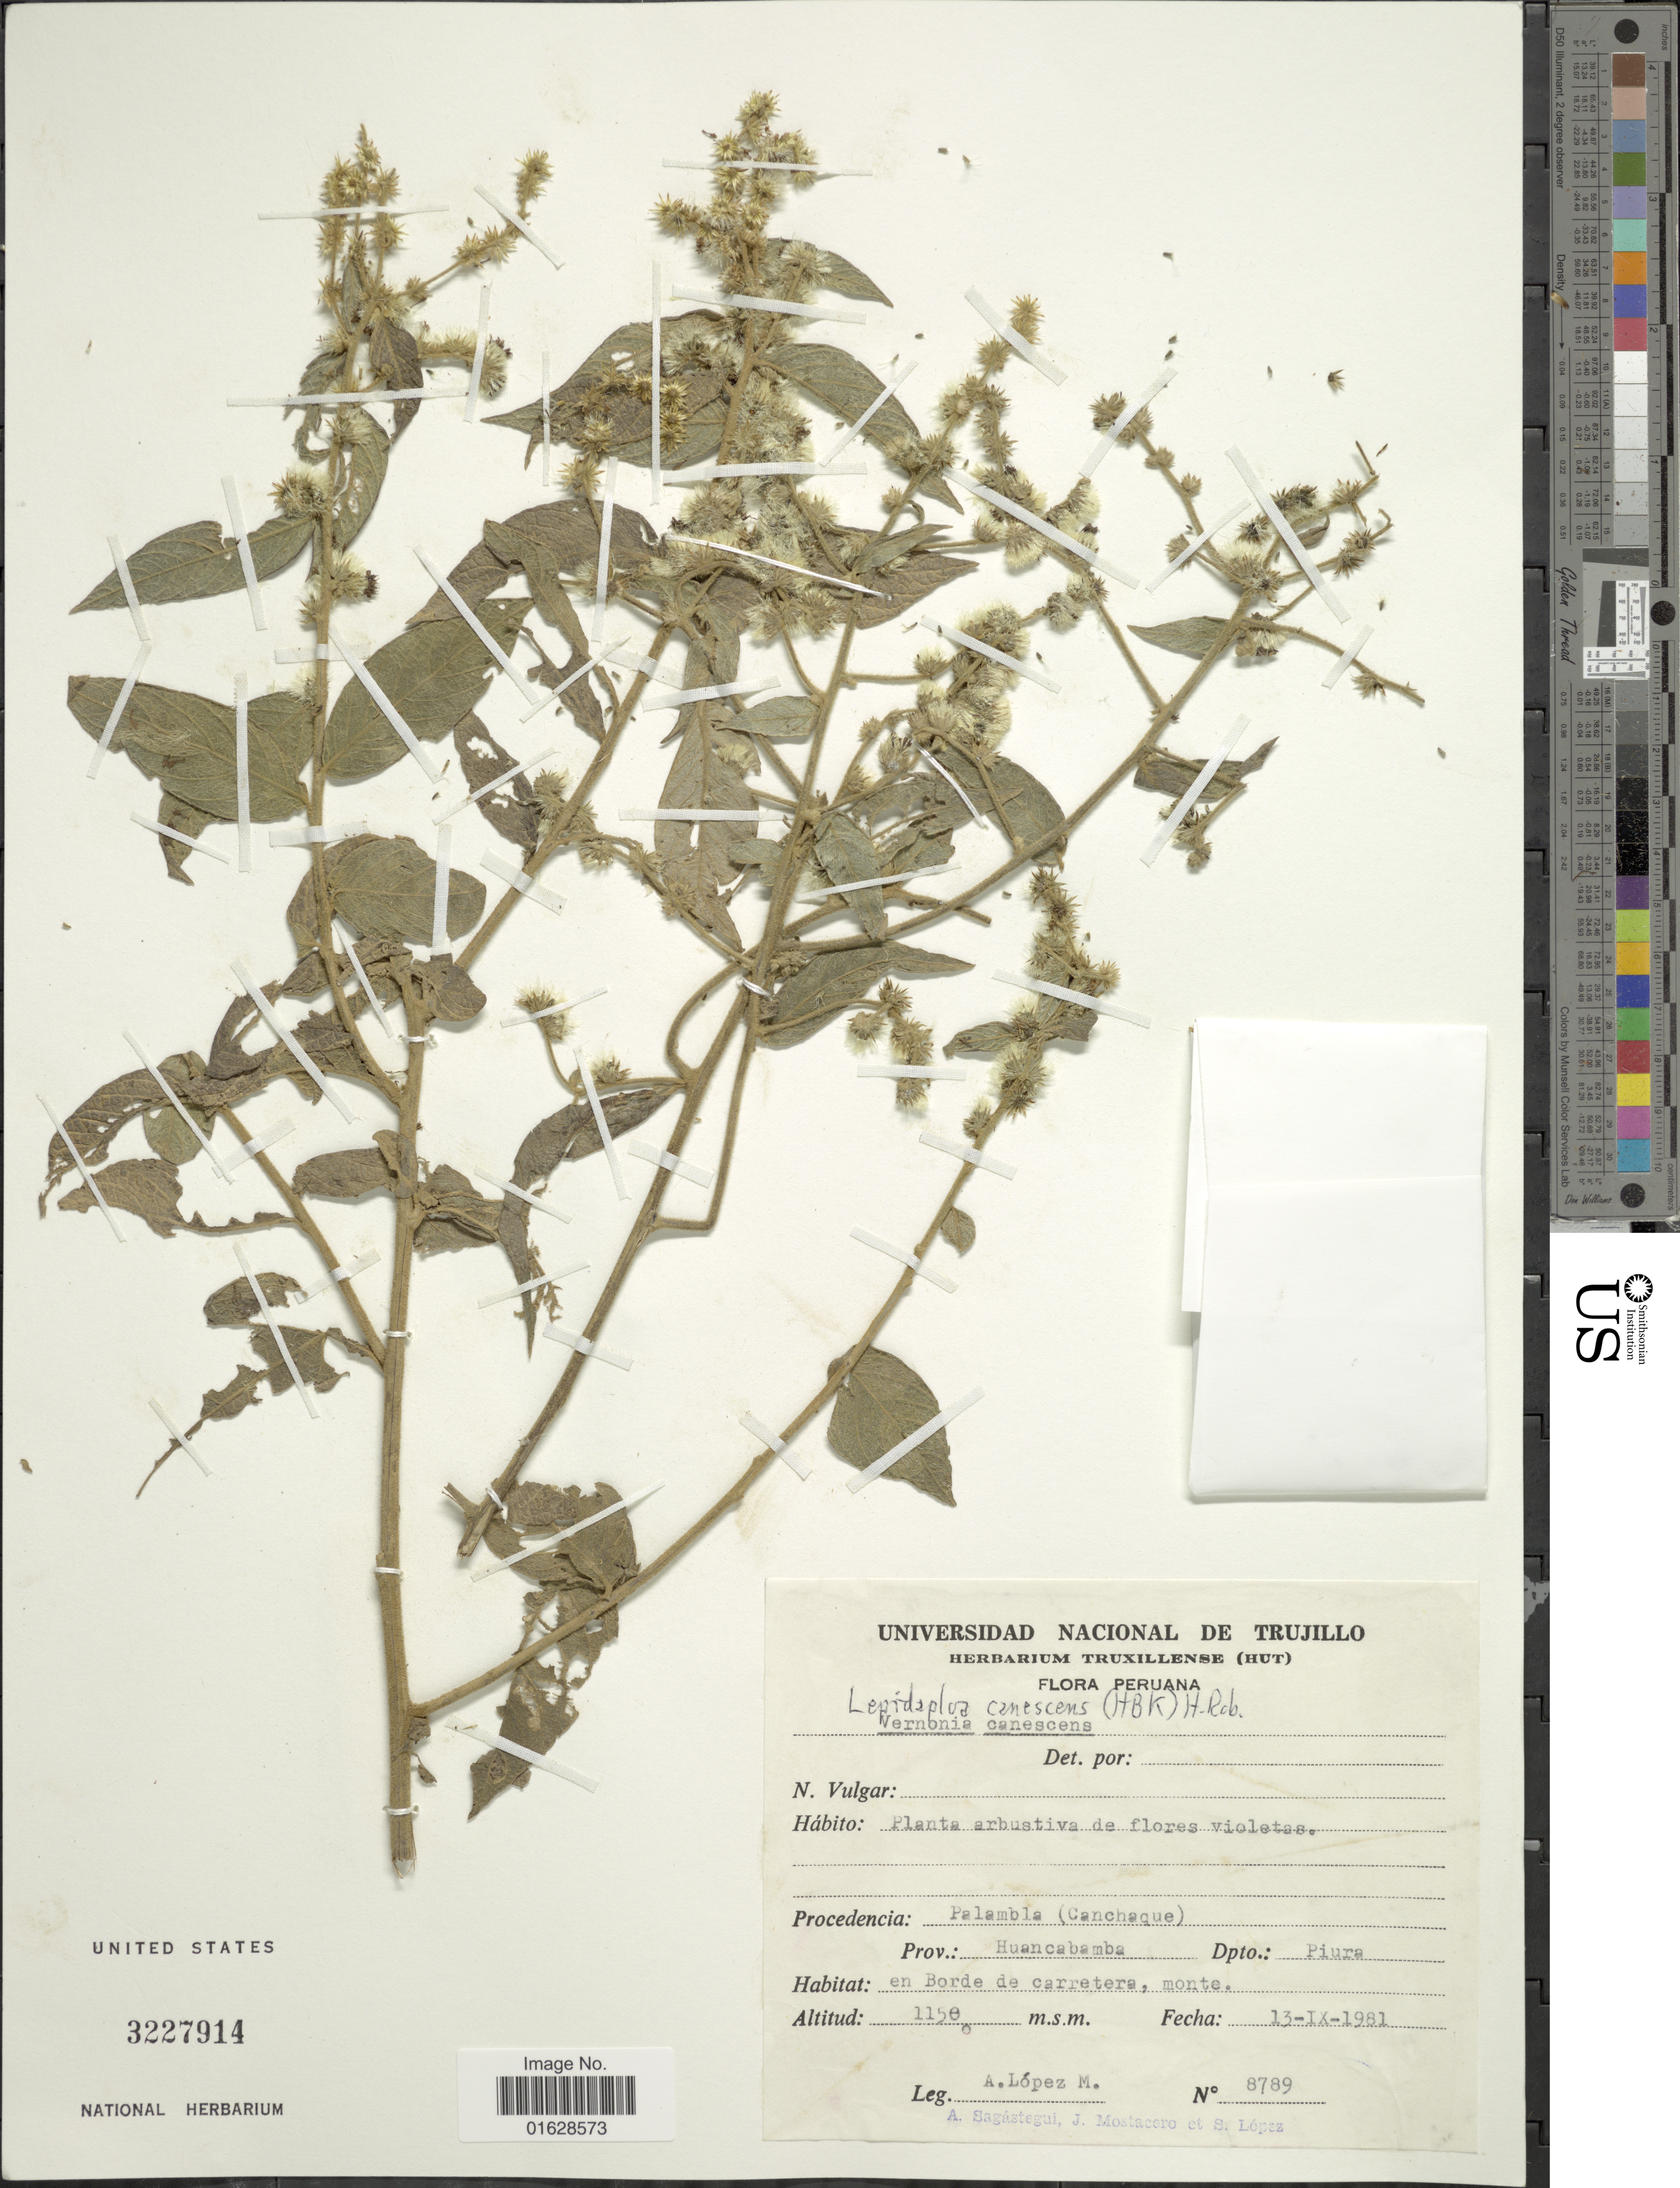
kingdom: Plantae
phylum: Tracheophyta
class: Magnoliopsida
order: Asterales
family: Asteraceae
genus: Lepidaploa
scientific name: Lepidaploa canescens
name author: (Kunth) H. Rob.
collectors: A. López M., A. Sagástegui A., J. Mostacero & S. Lopez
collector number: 8789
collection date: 1981-09-13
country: Peru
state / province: Piura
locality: Peruana. Palambla (Canchaque) Prov.: GHuancabamba Dpto.: Piura. En Borde de carretera, monte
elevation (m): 1150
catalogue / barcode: US 3227914